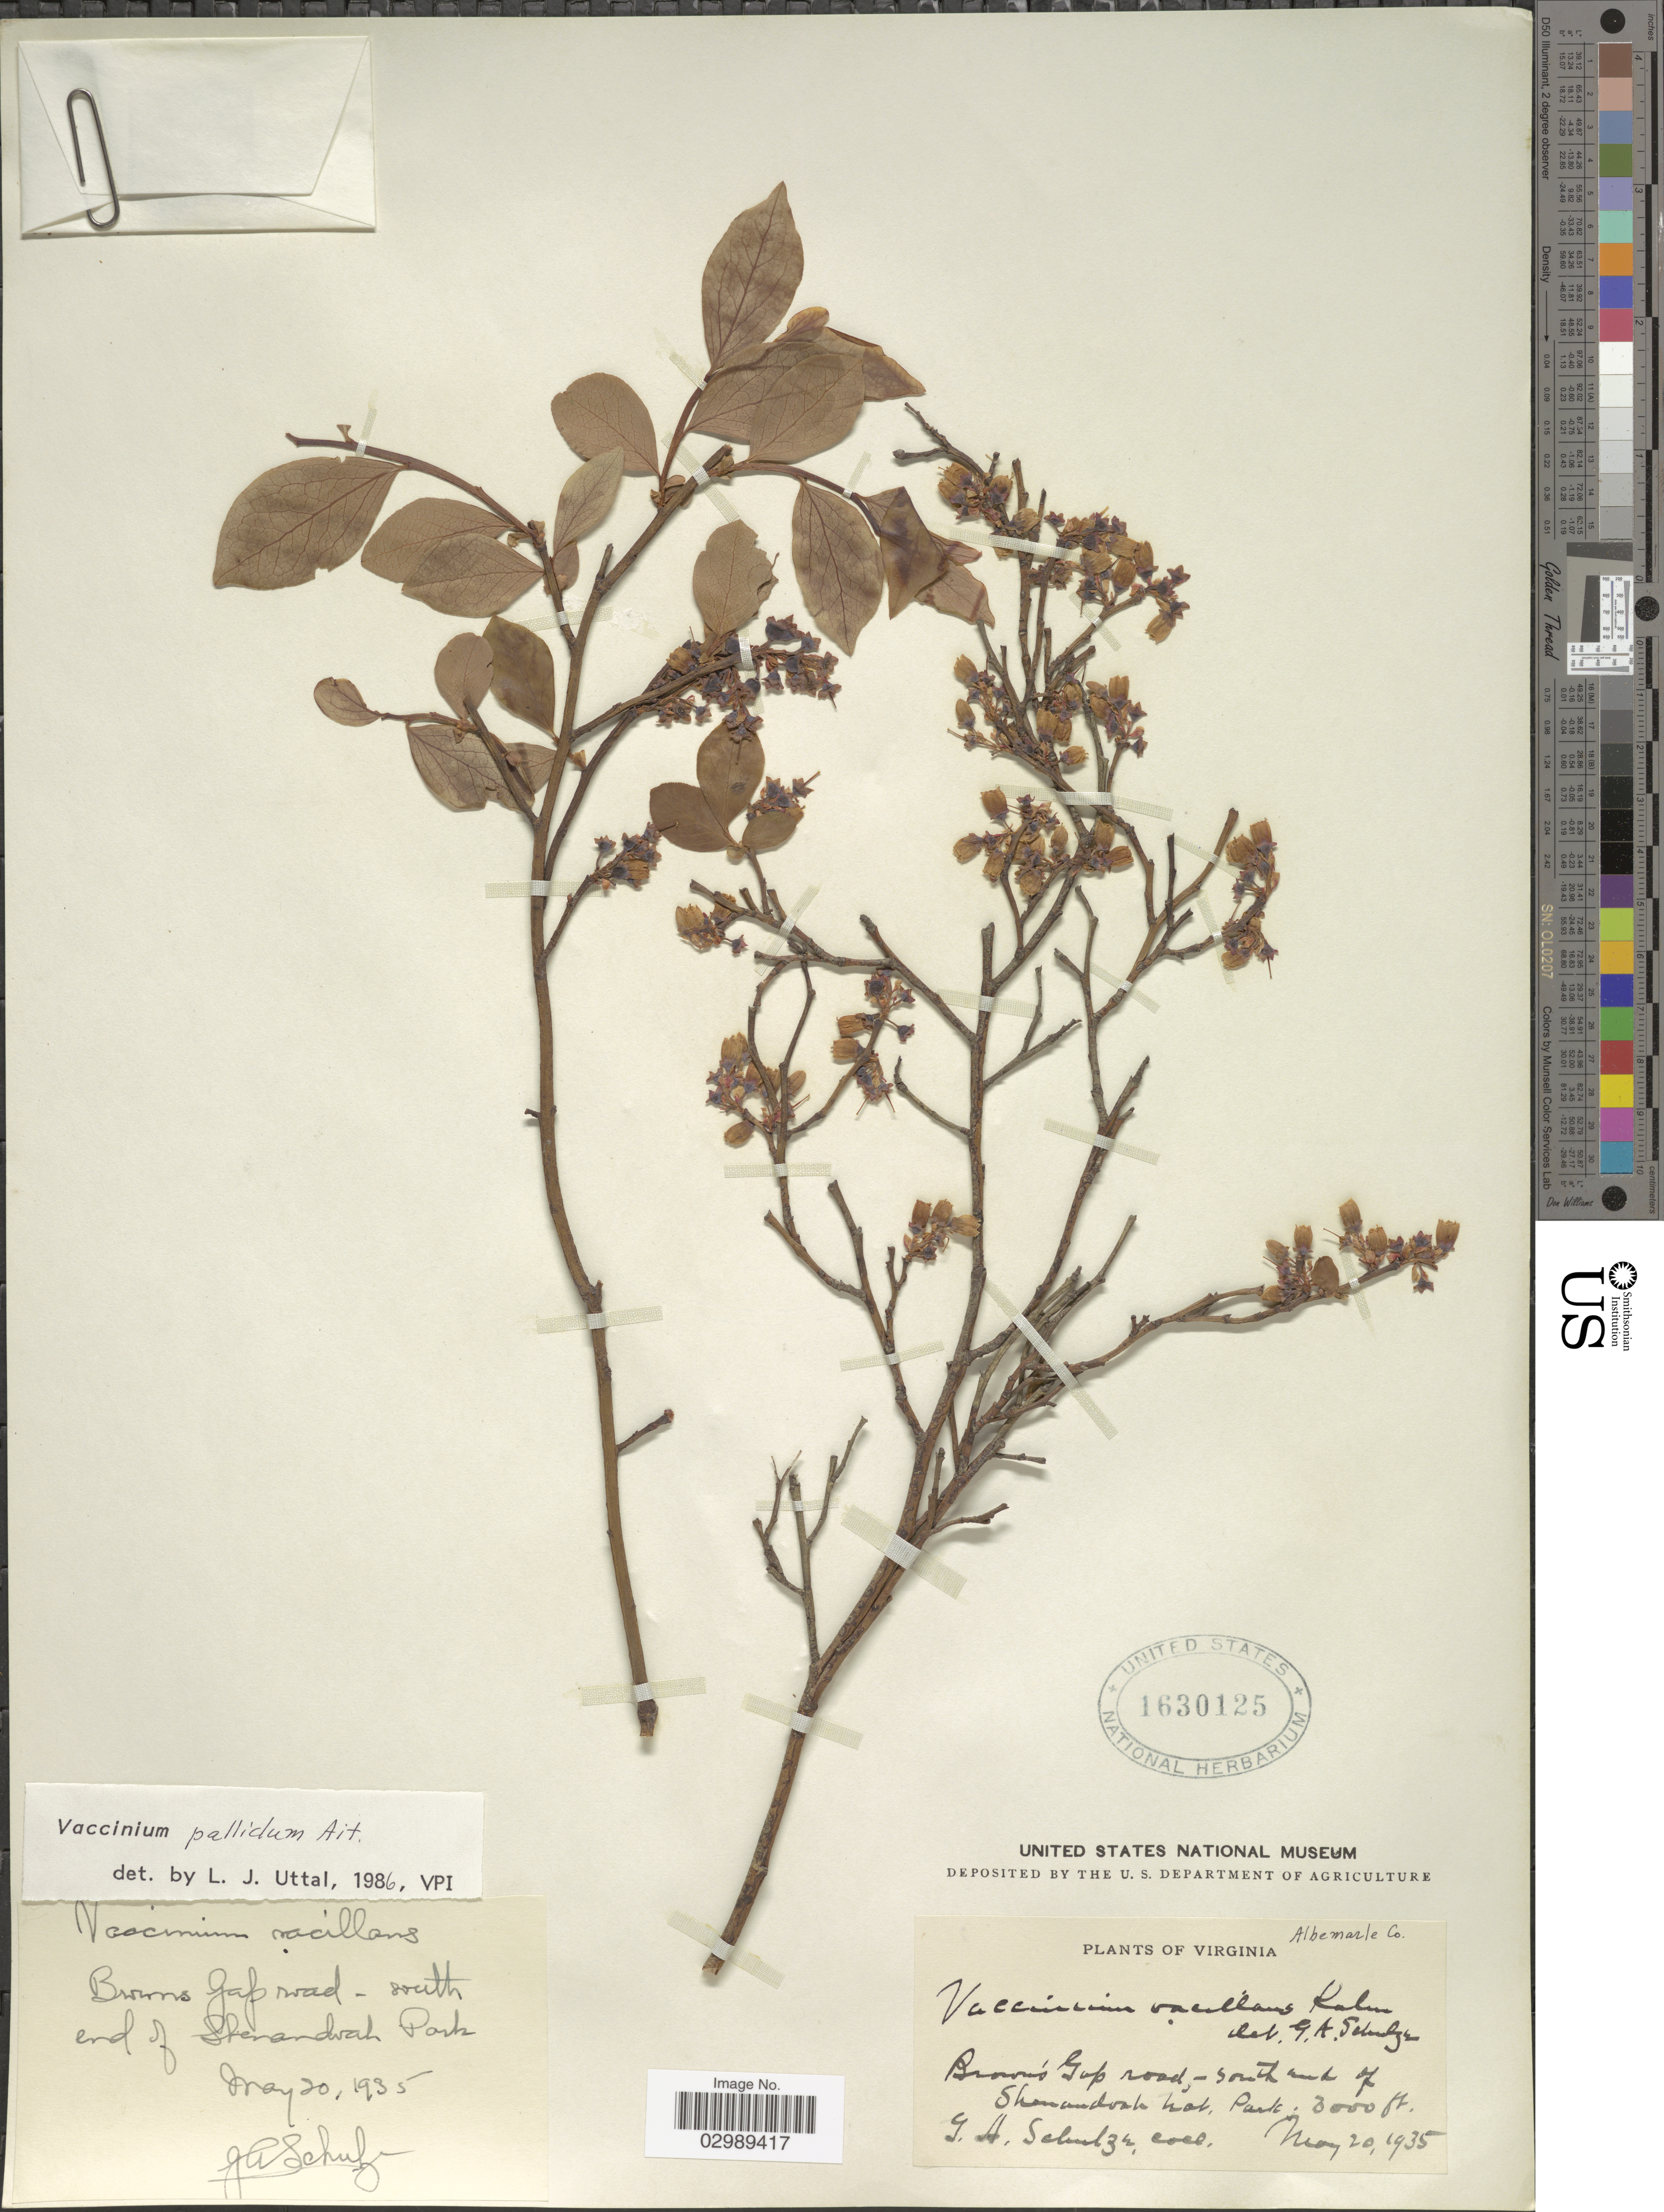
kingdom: Plantae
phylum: Tracheophyta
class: Magnoliopsida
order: Ericales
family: Ericaceae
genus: Vaccinium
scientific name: Vaccinium pallidum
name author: Aiton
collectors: G. A. Schulze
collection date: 1935-05-20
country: United States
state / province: Virginia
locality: Browns Gap road - south end of Shenandoah Park.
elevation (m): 914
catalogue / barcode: US 1630125